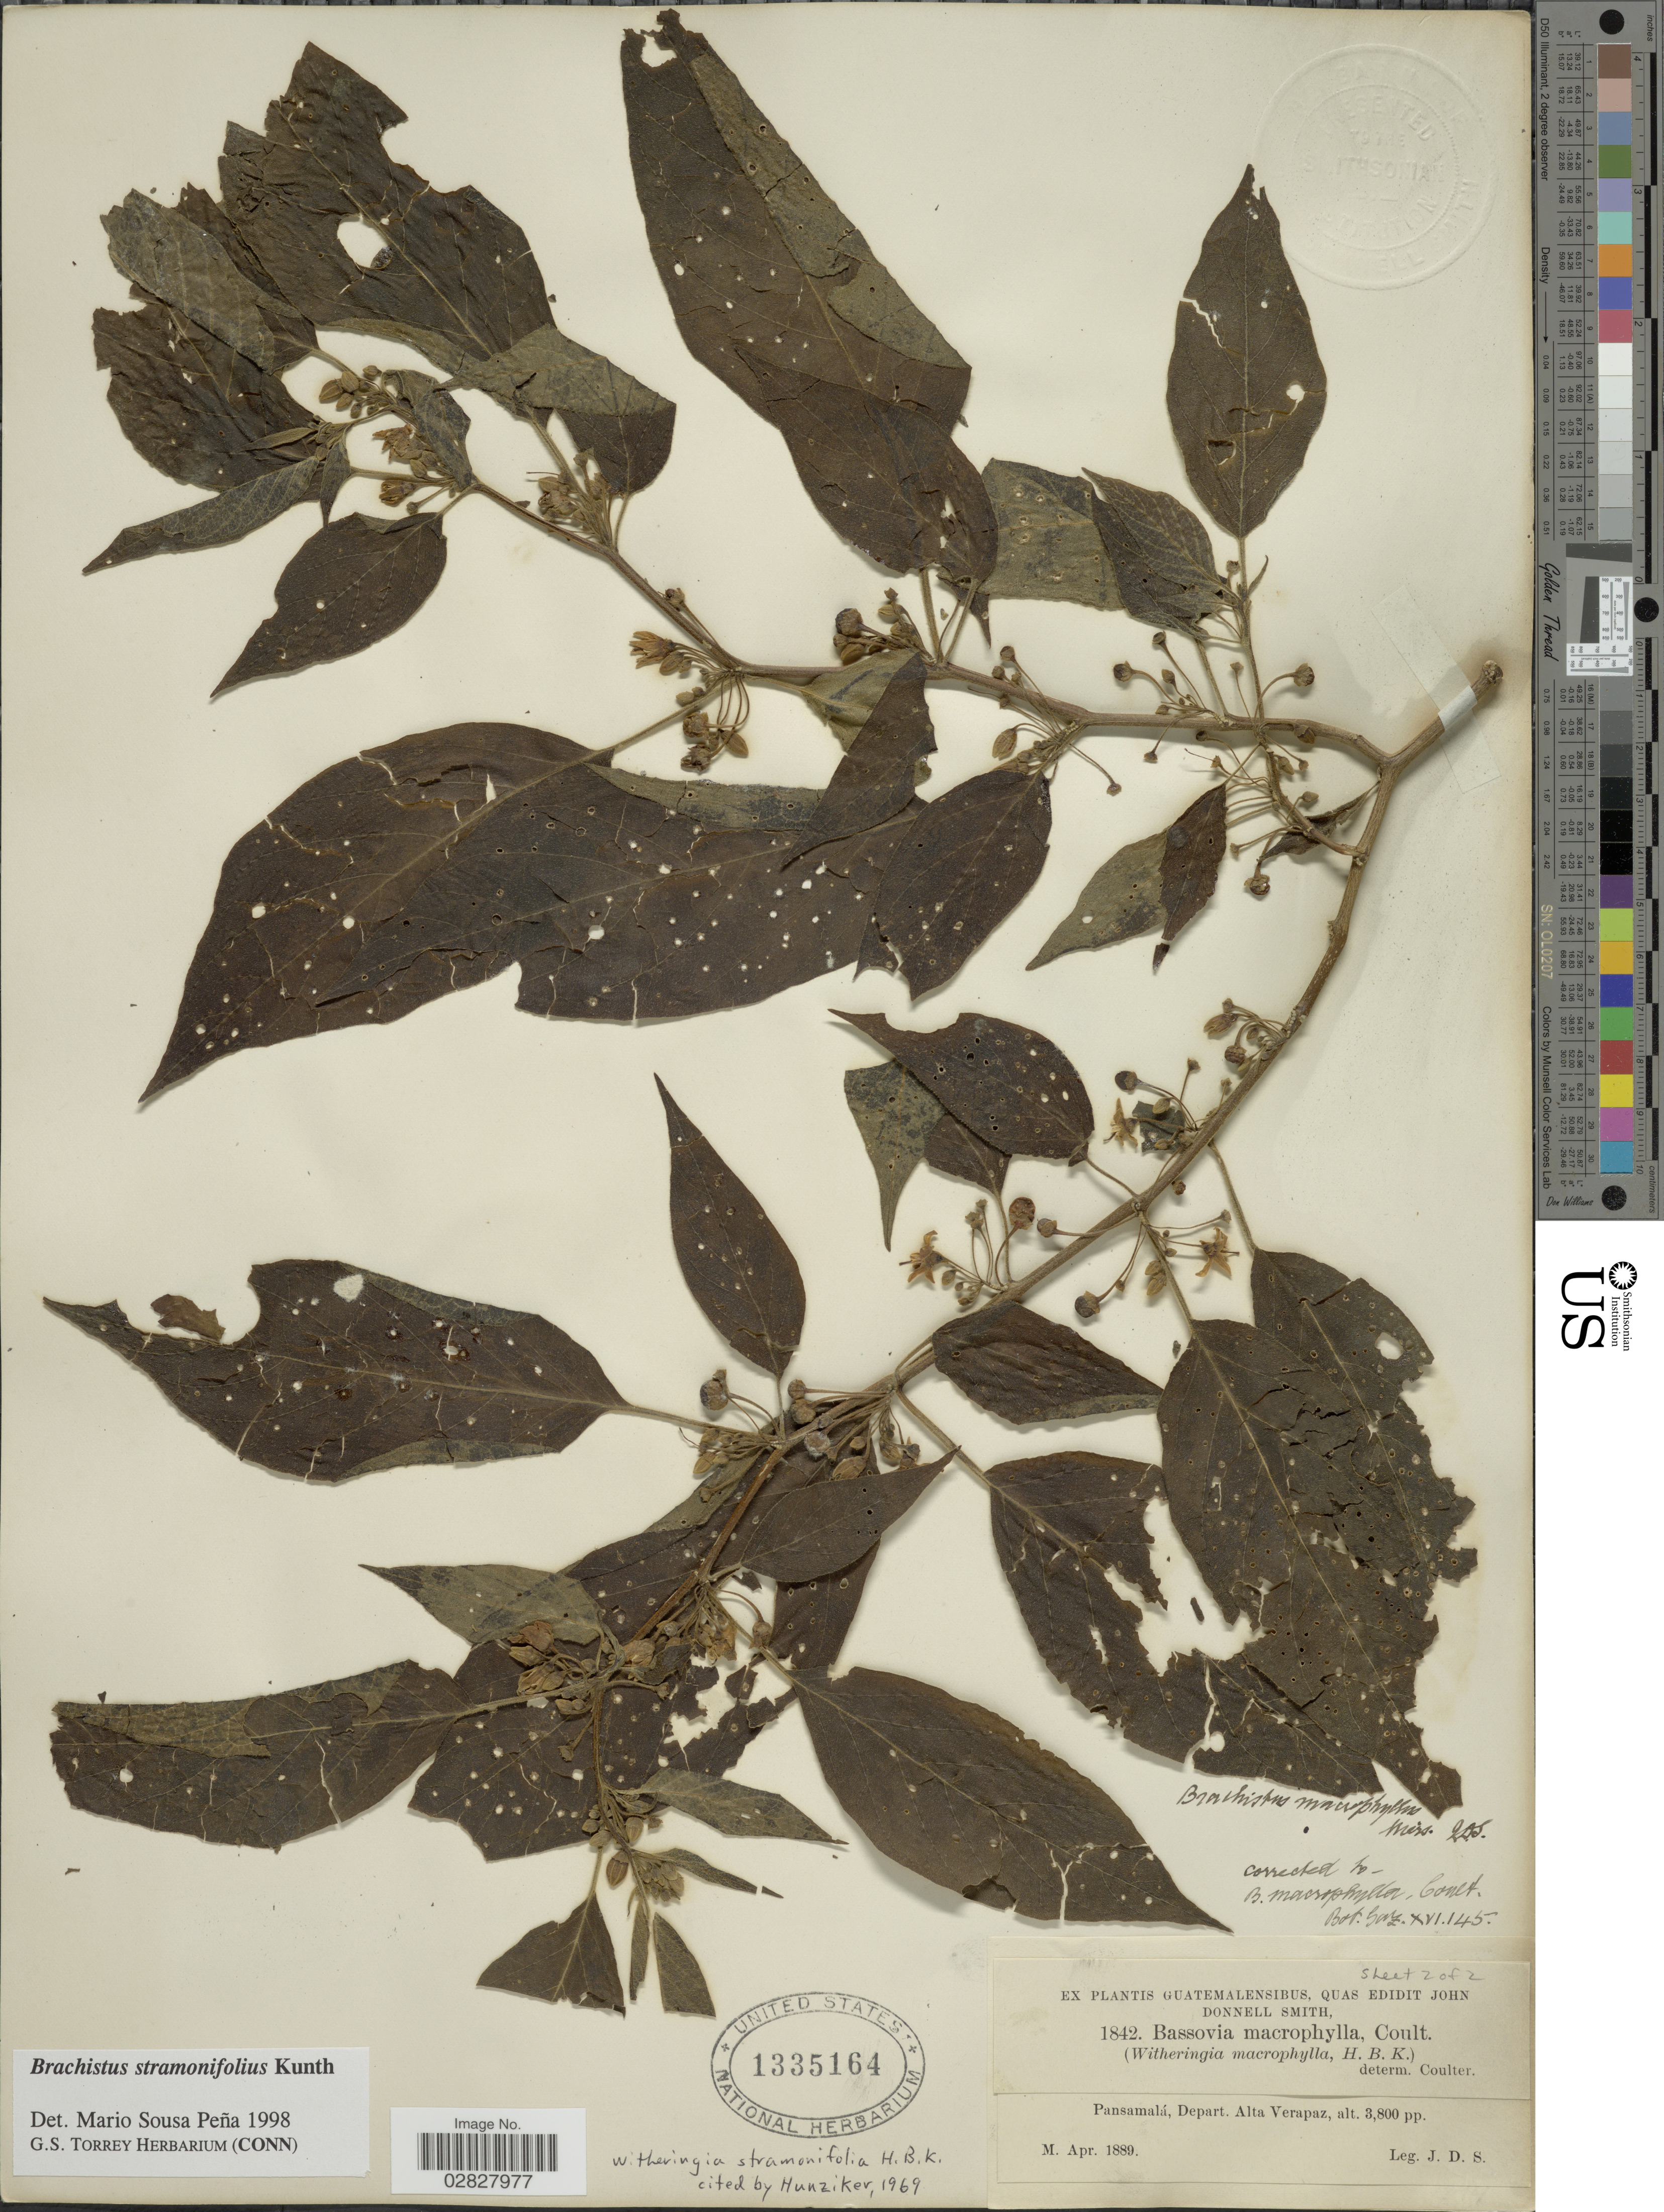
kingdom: Plantae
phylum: Tracheophyta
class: Magnoliopsida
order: Solanales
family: Solanaceae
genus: Brachistus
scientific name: Brachistus stramonifolius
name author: (Kunth) Miers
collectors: J. Donnell Smith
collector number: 1842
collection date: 1889-04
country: Guatemala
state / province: Alta Verapaz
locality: Pansamalá, Depart. Alta Verapaz.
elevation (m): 1158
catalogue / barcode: US 1335164